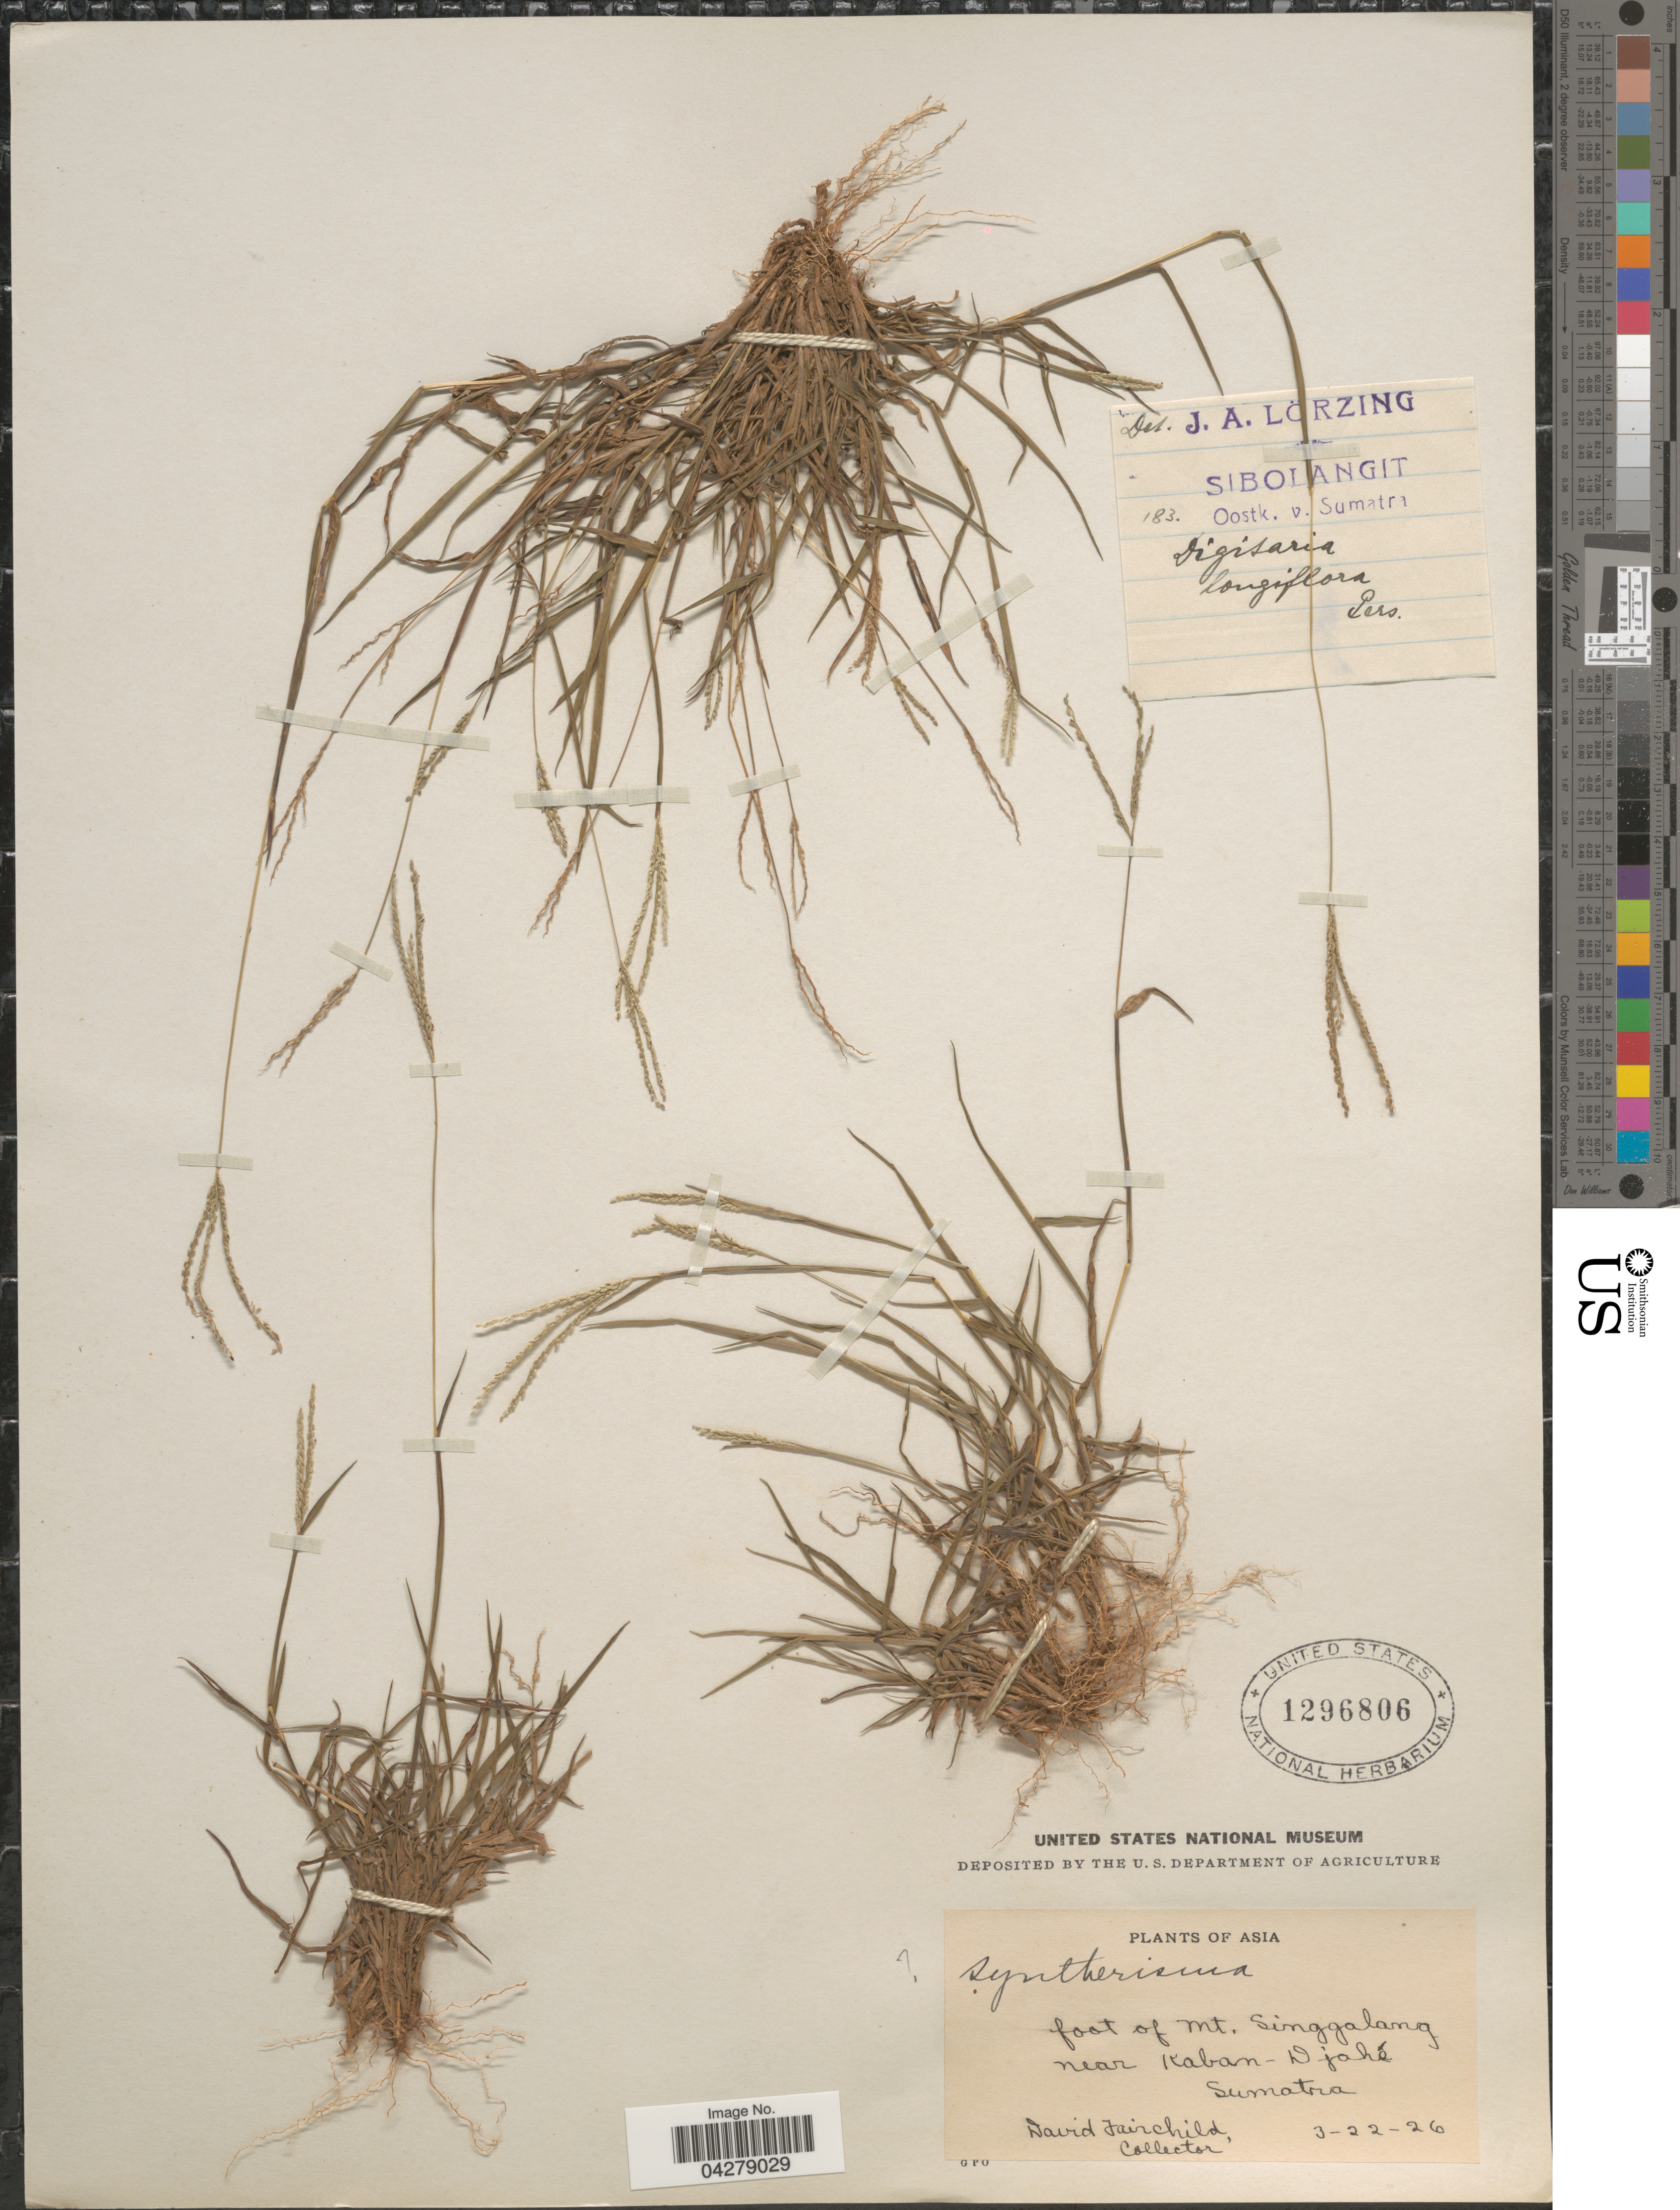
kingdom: Plantae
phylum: Tracheophyta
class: Liliopsida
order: Poales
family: Poaceae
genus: Digitaria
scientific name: Digitaria longiflora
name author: (Retz.) Pers.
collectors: D. Fairchild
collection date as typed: Transcribed d/m/y: 22/3/26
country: Indonesia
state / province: Sumatra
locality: Foot of Mt. Singgalang near Kaban-Djahé.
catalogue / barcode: US 1296806